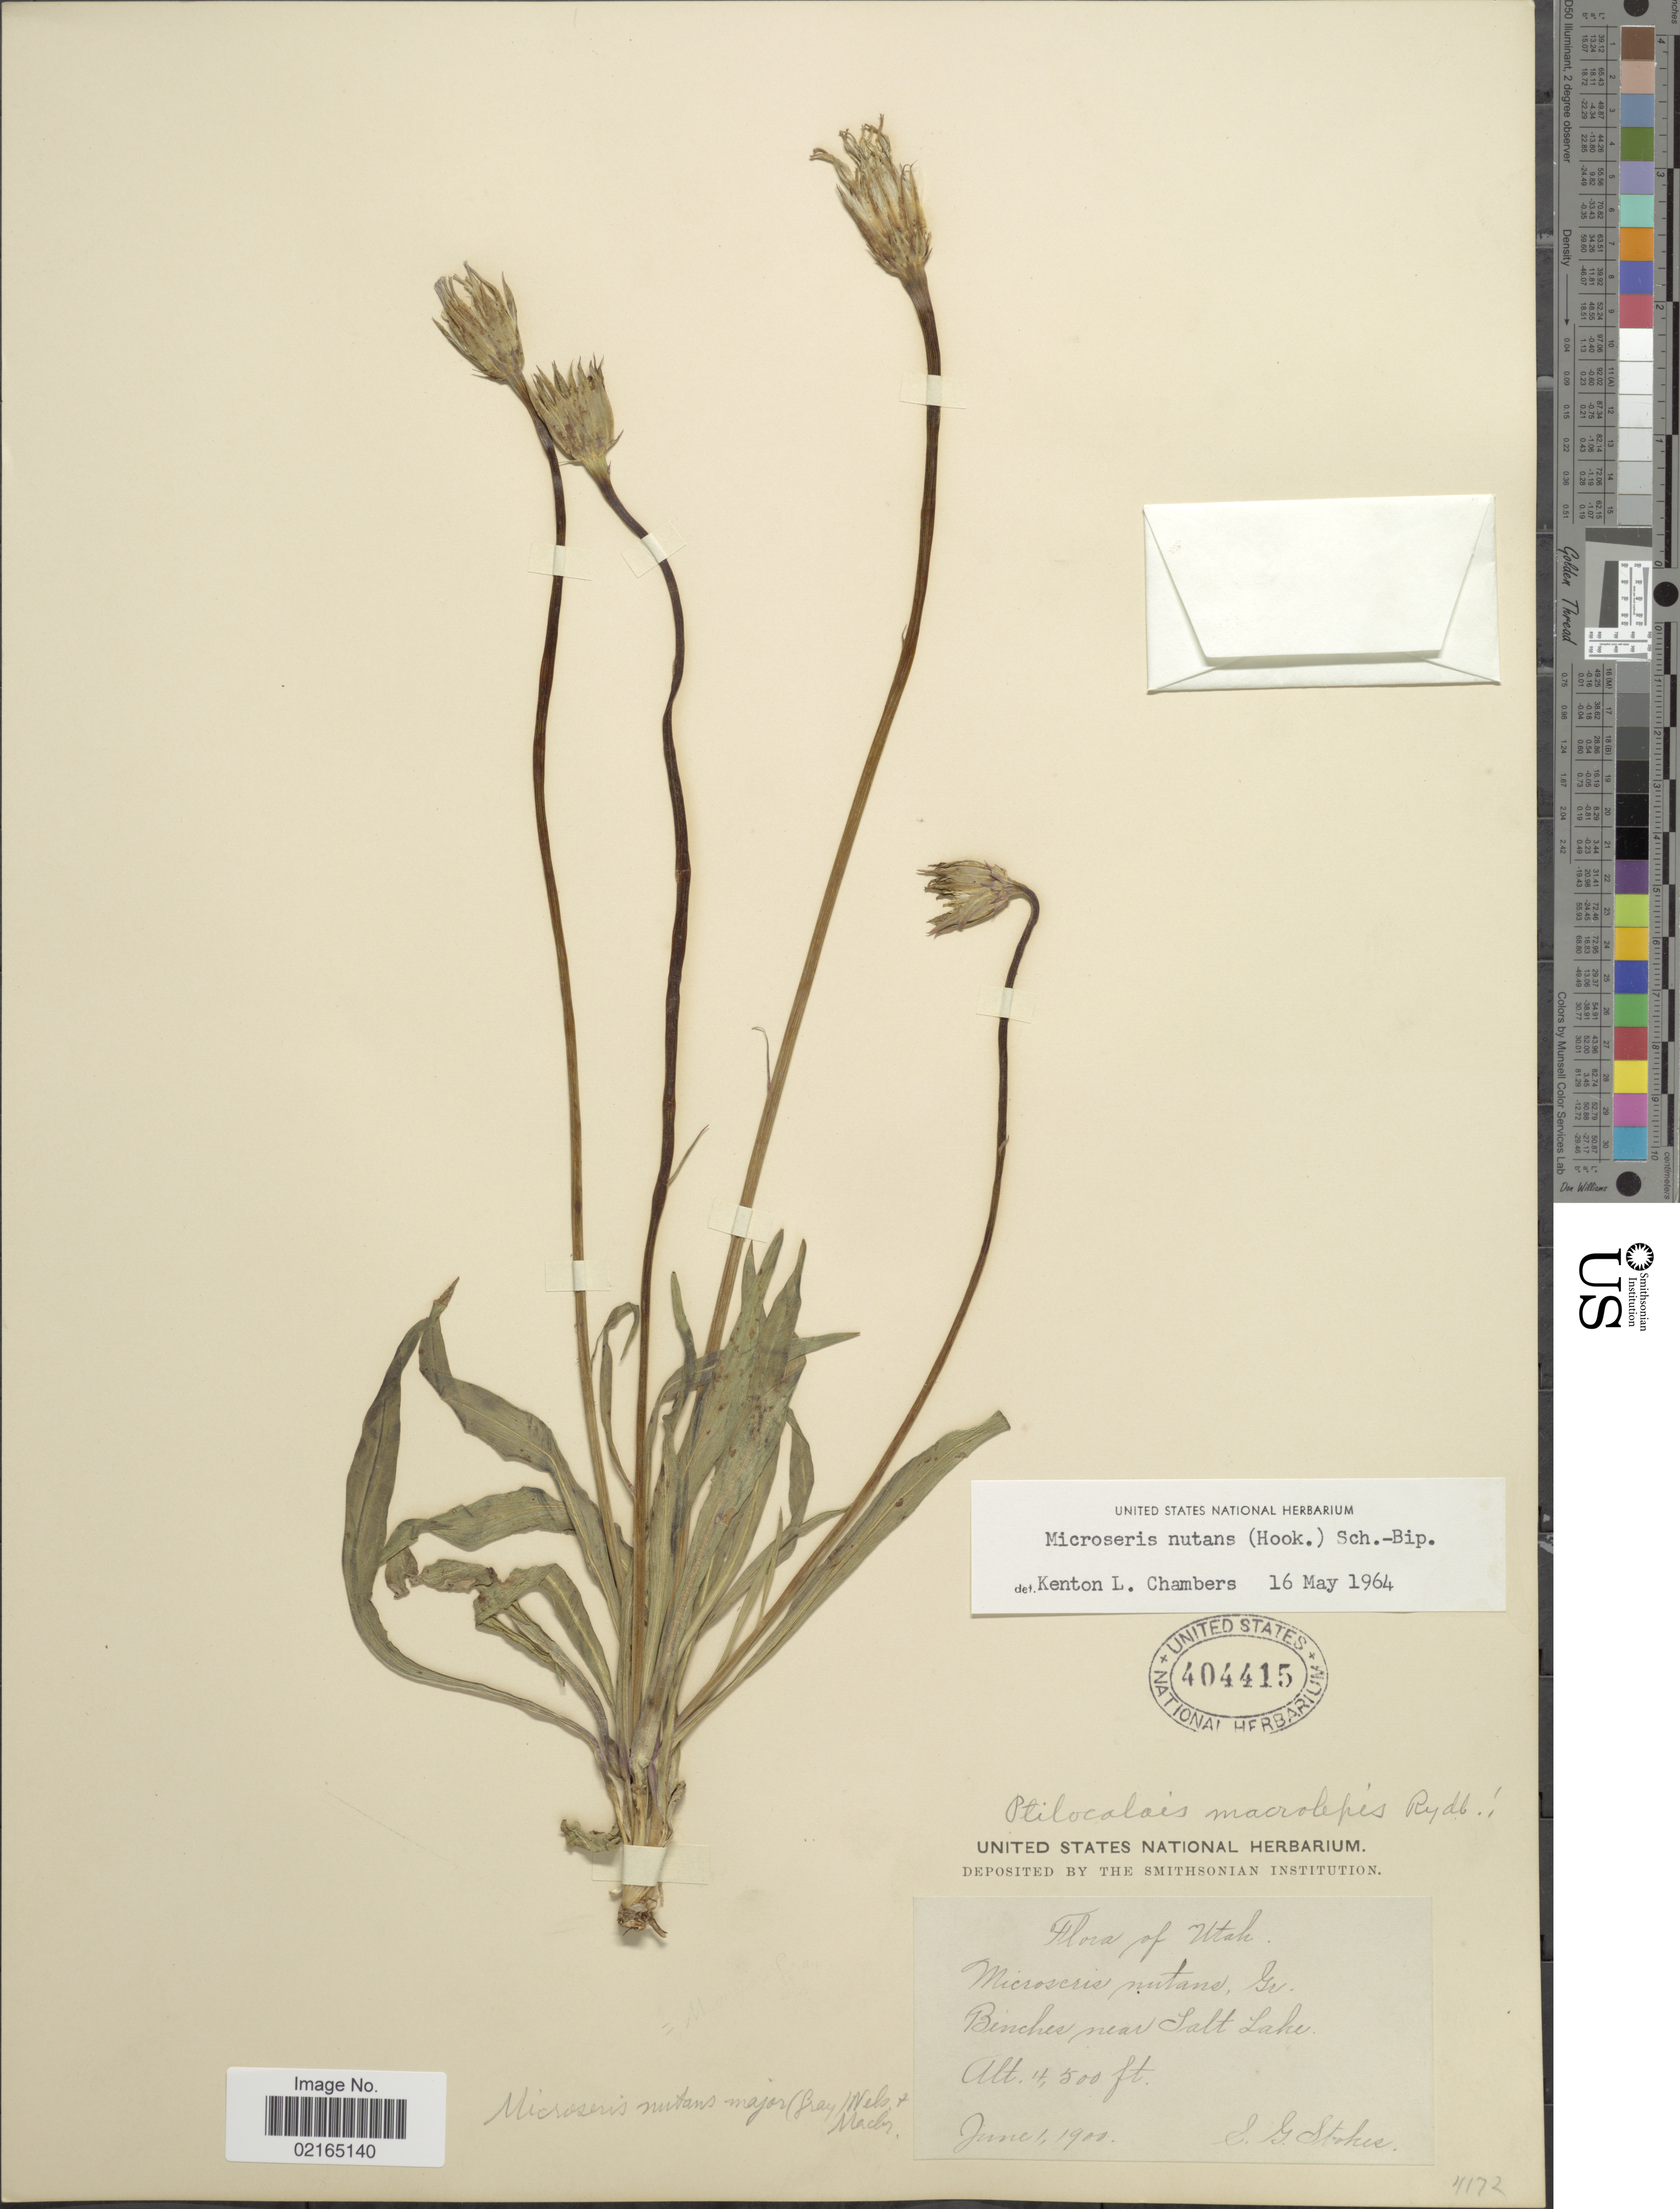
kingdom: Plantae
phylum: Tracheophyta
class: Magnoliopsida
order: Asterales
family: Asteraceae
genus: Microseris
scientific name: Microseris nutans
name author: (Hook.) Sch. Bip.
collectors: S. G. Stokes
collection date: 1900-01-01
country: United States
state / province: Utah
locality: Benches near Salt Lake.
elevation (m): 1372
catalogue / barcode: US 404415